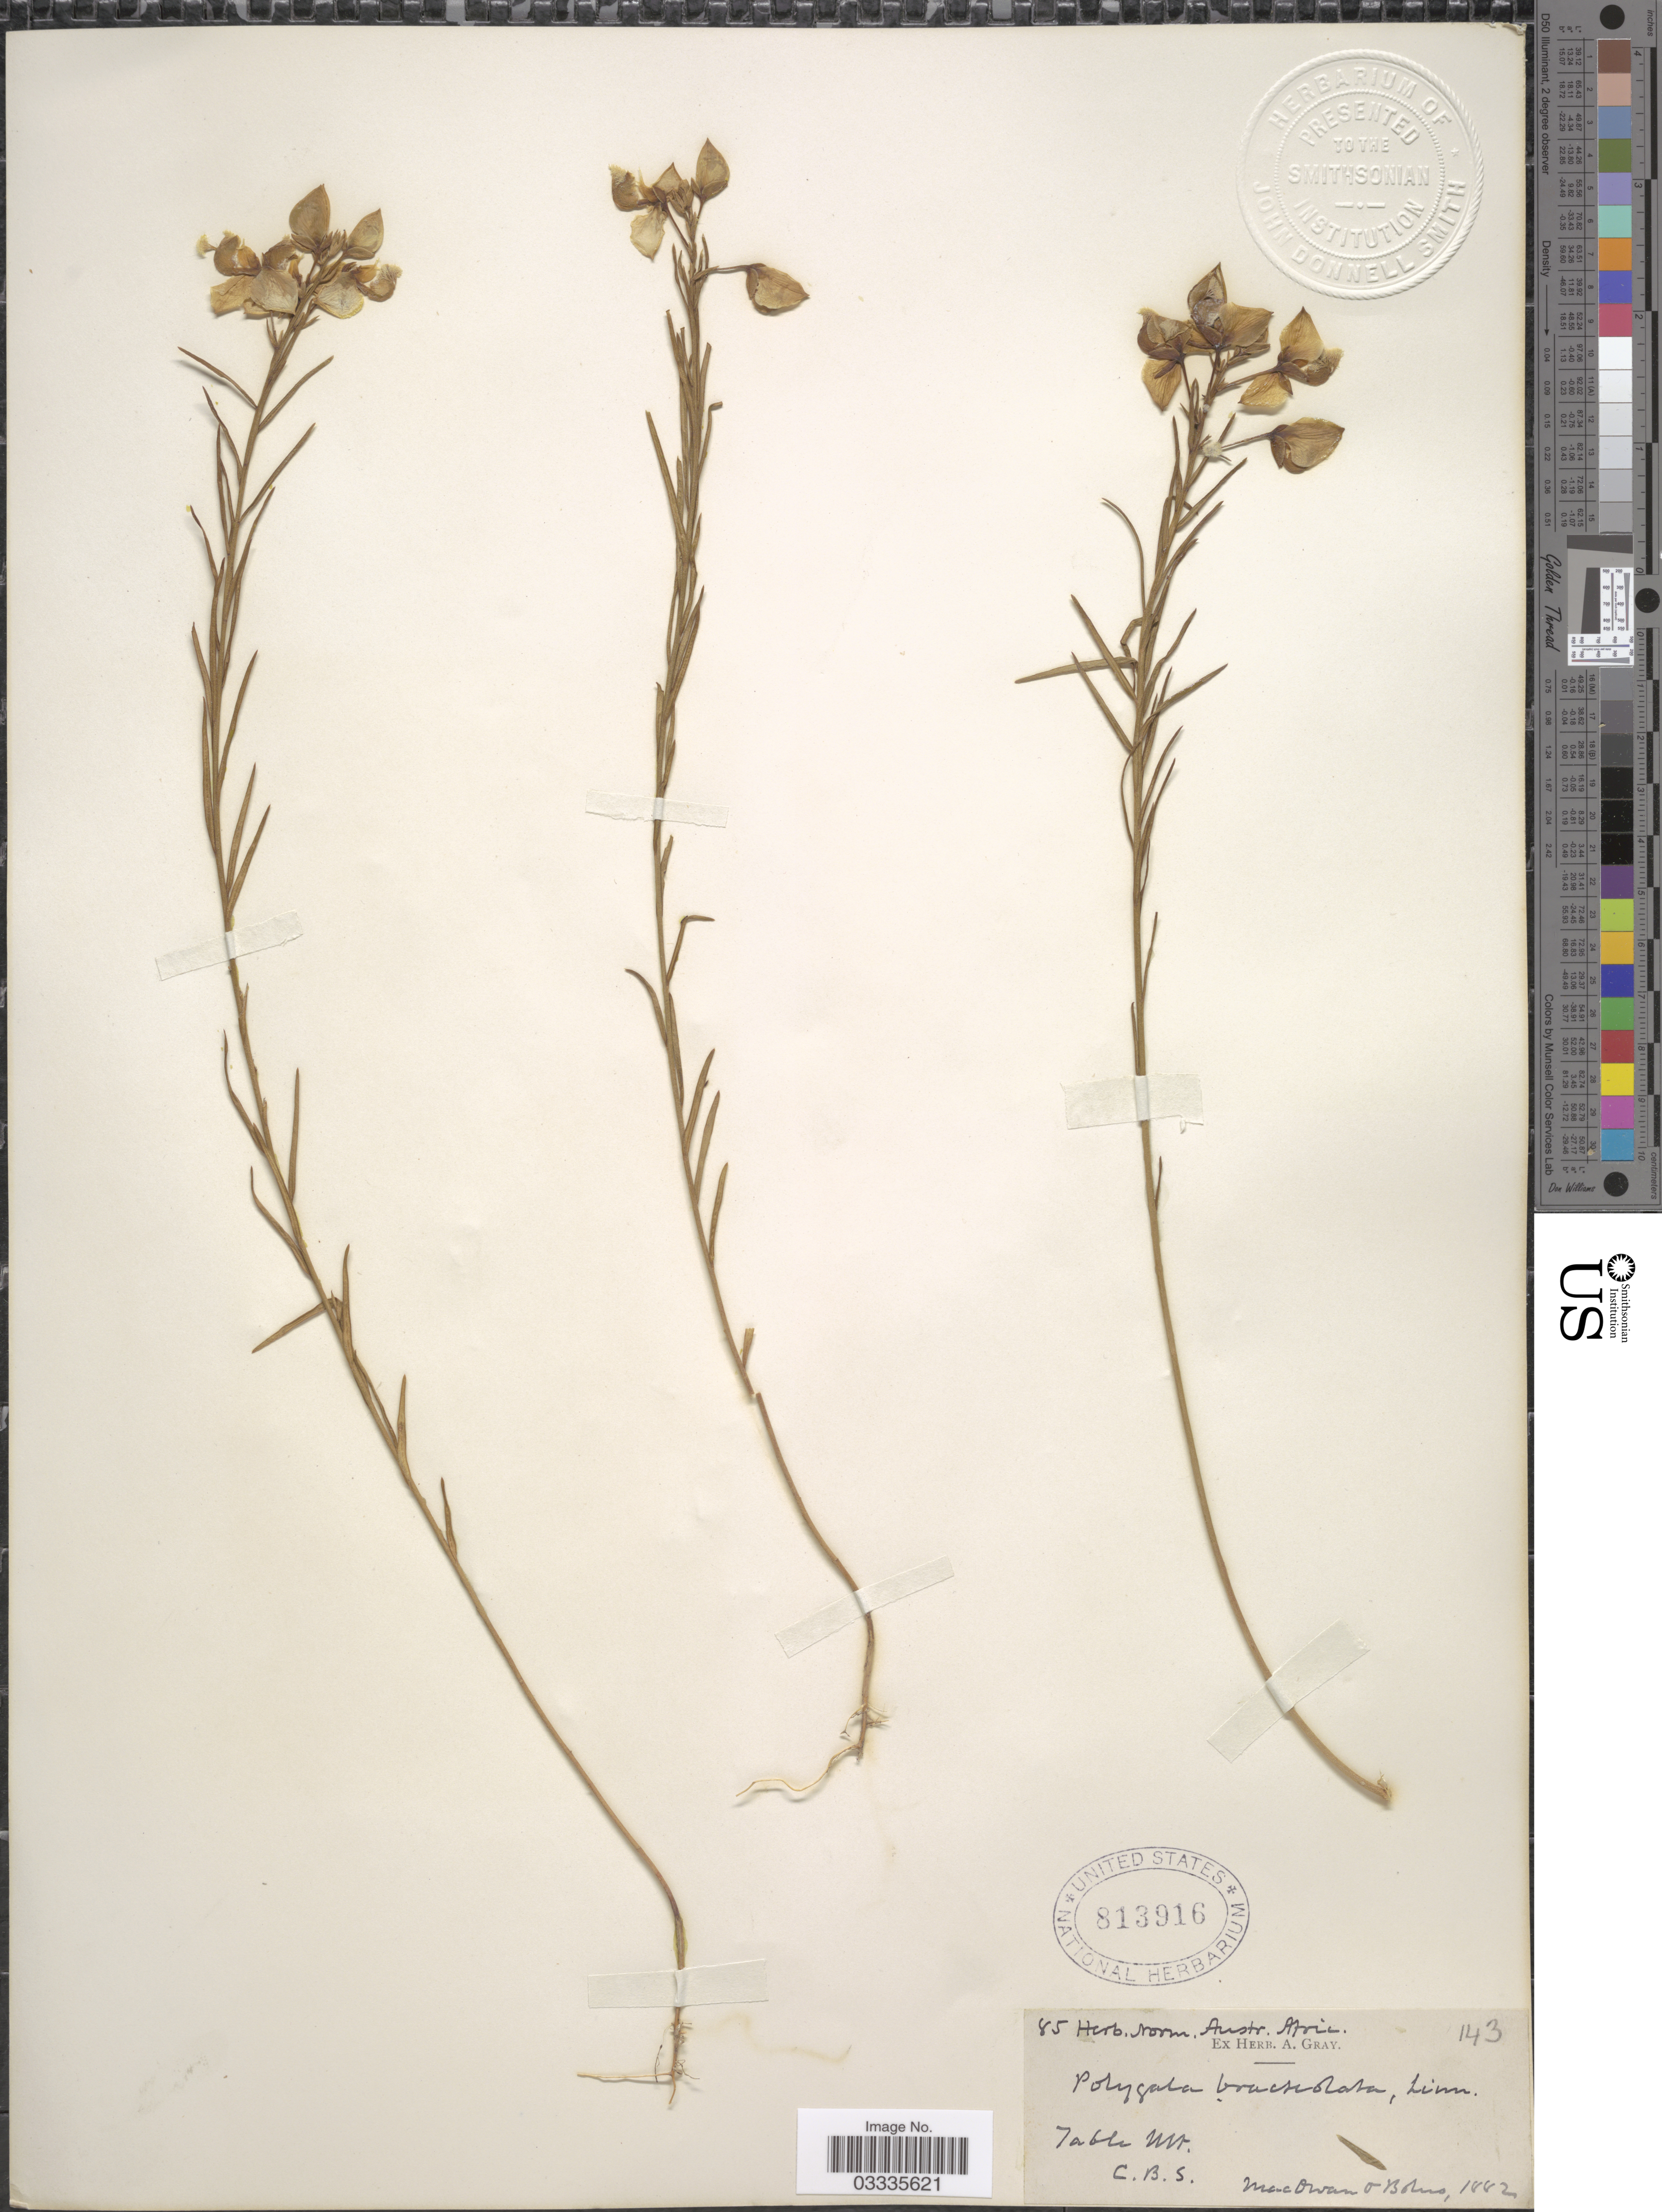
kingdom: Plantae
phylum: Tracheophyta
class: Magnoliopsida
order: Fabales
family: Polygalaceae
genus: Polygala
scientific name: Polygala bracteolata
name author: L.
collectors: MacOwan & H. Bolus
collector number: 85/143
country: South Africa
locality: Table Mt. C.B.S.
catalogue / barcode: US 813916